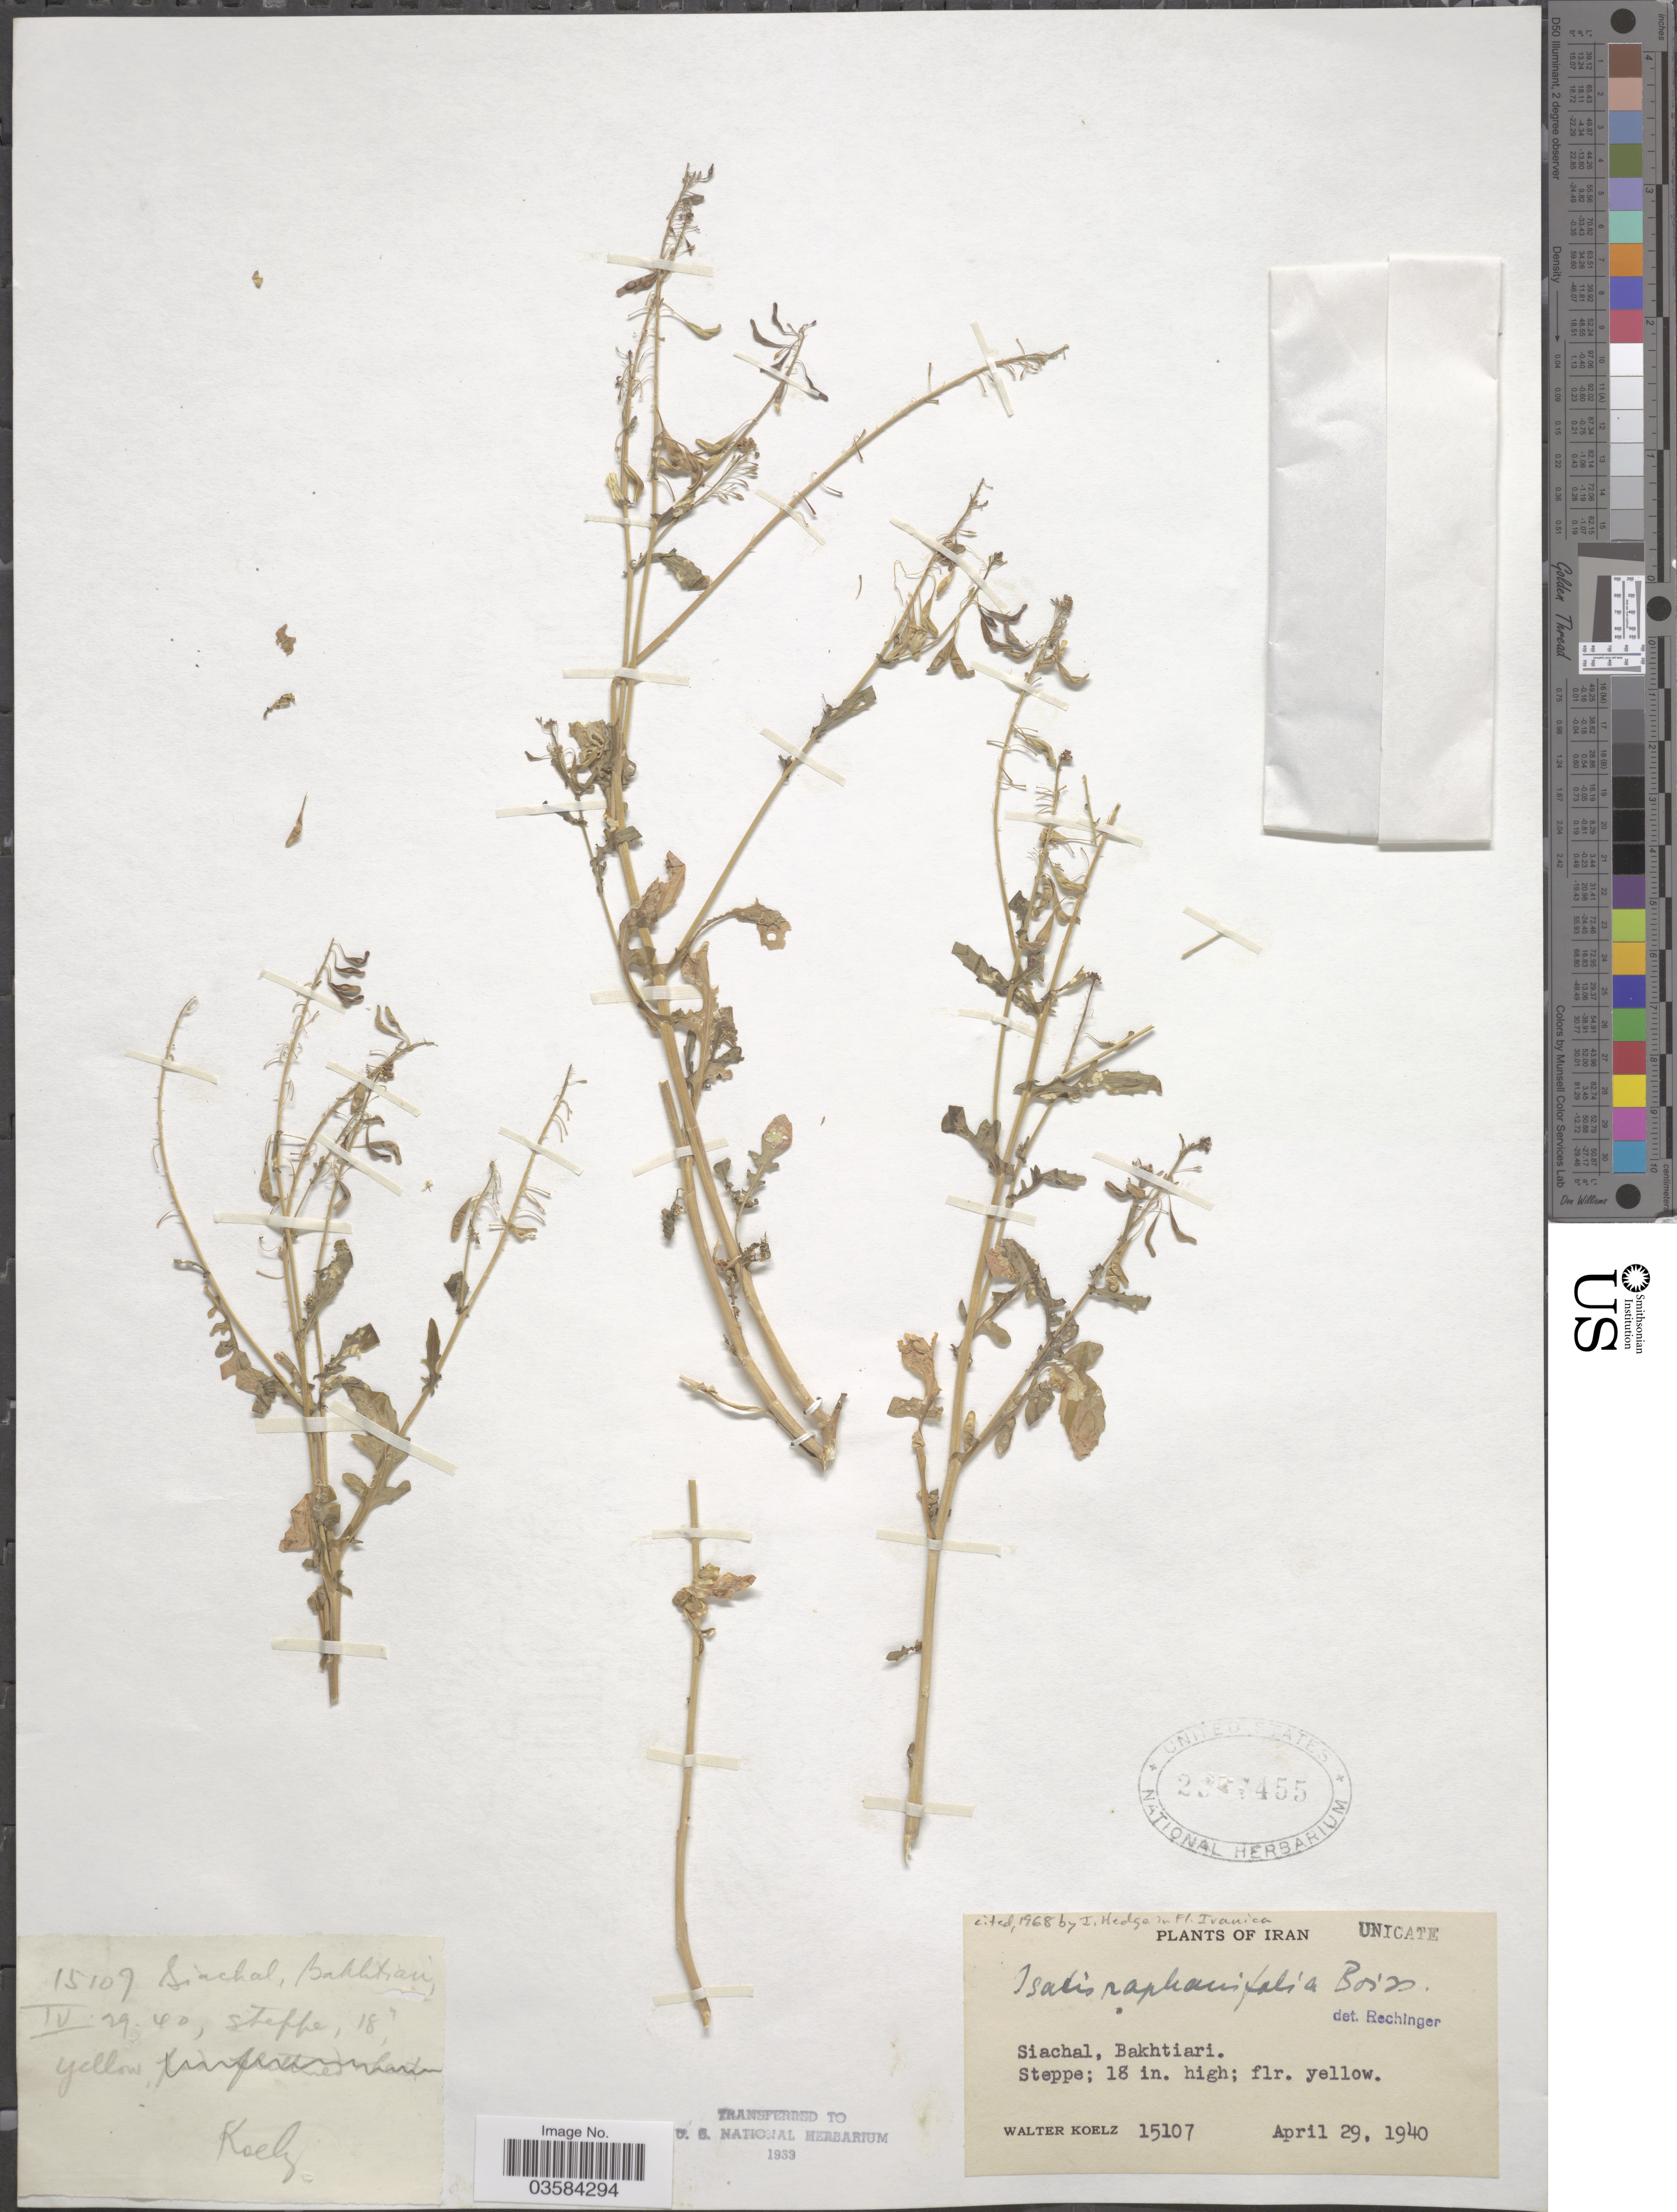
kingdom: Plantae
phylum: Tracheophyta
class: Magnoliopsida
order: Brassicales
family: Brassicaceae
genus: Isatis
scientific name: Isatis raphanifolia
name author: Boiss.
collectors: W. N. Koelz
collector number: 15107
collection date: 1940-04-29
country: Iran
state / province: Chahar Mahaal and Bakhtiari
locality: Siachal, Bakhtiari.